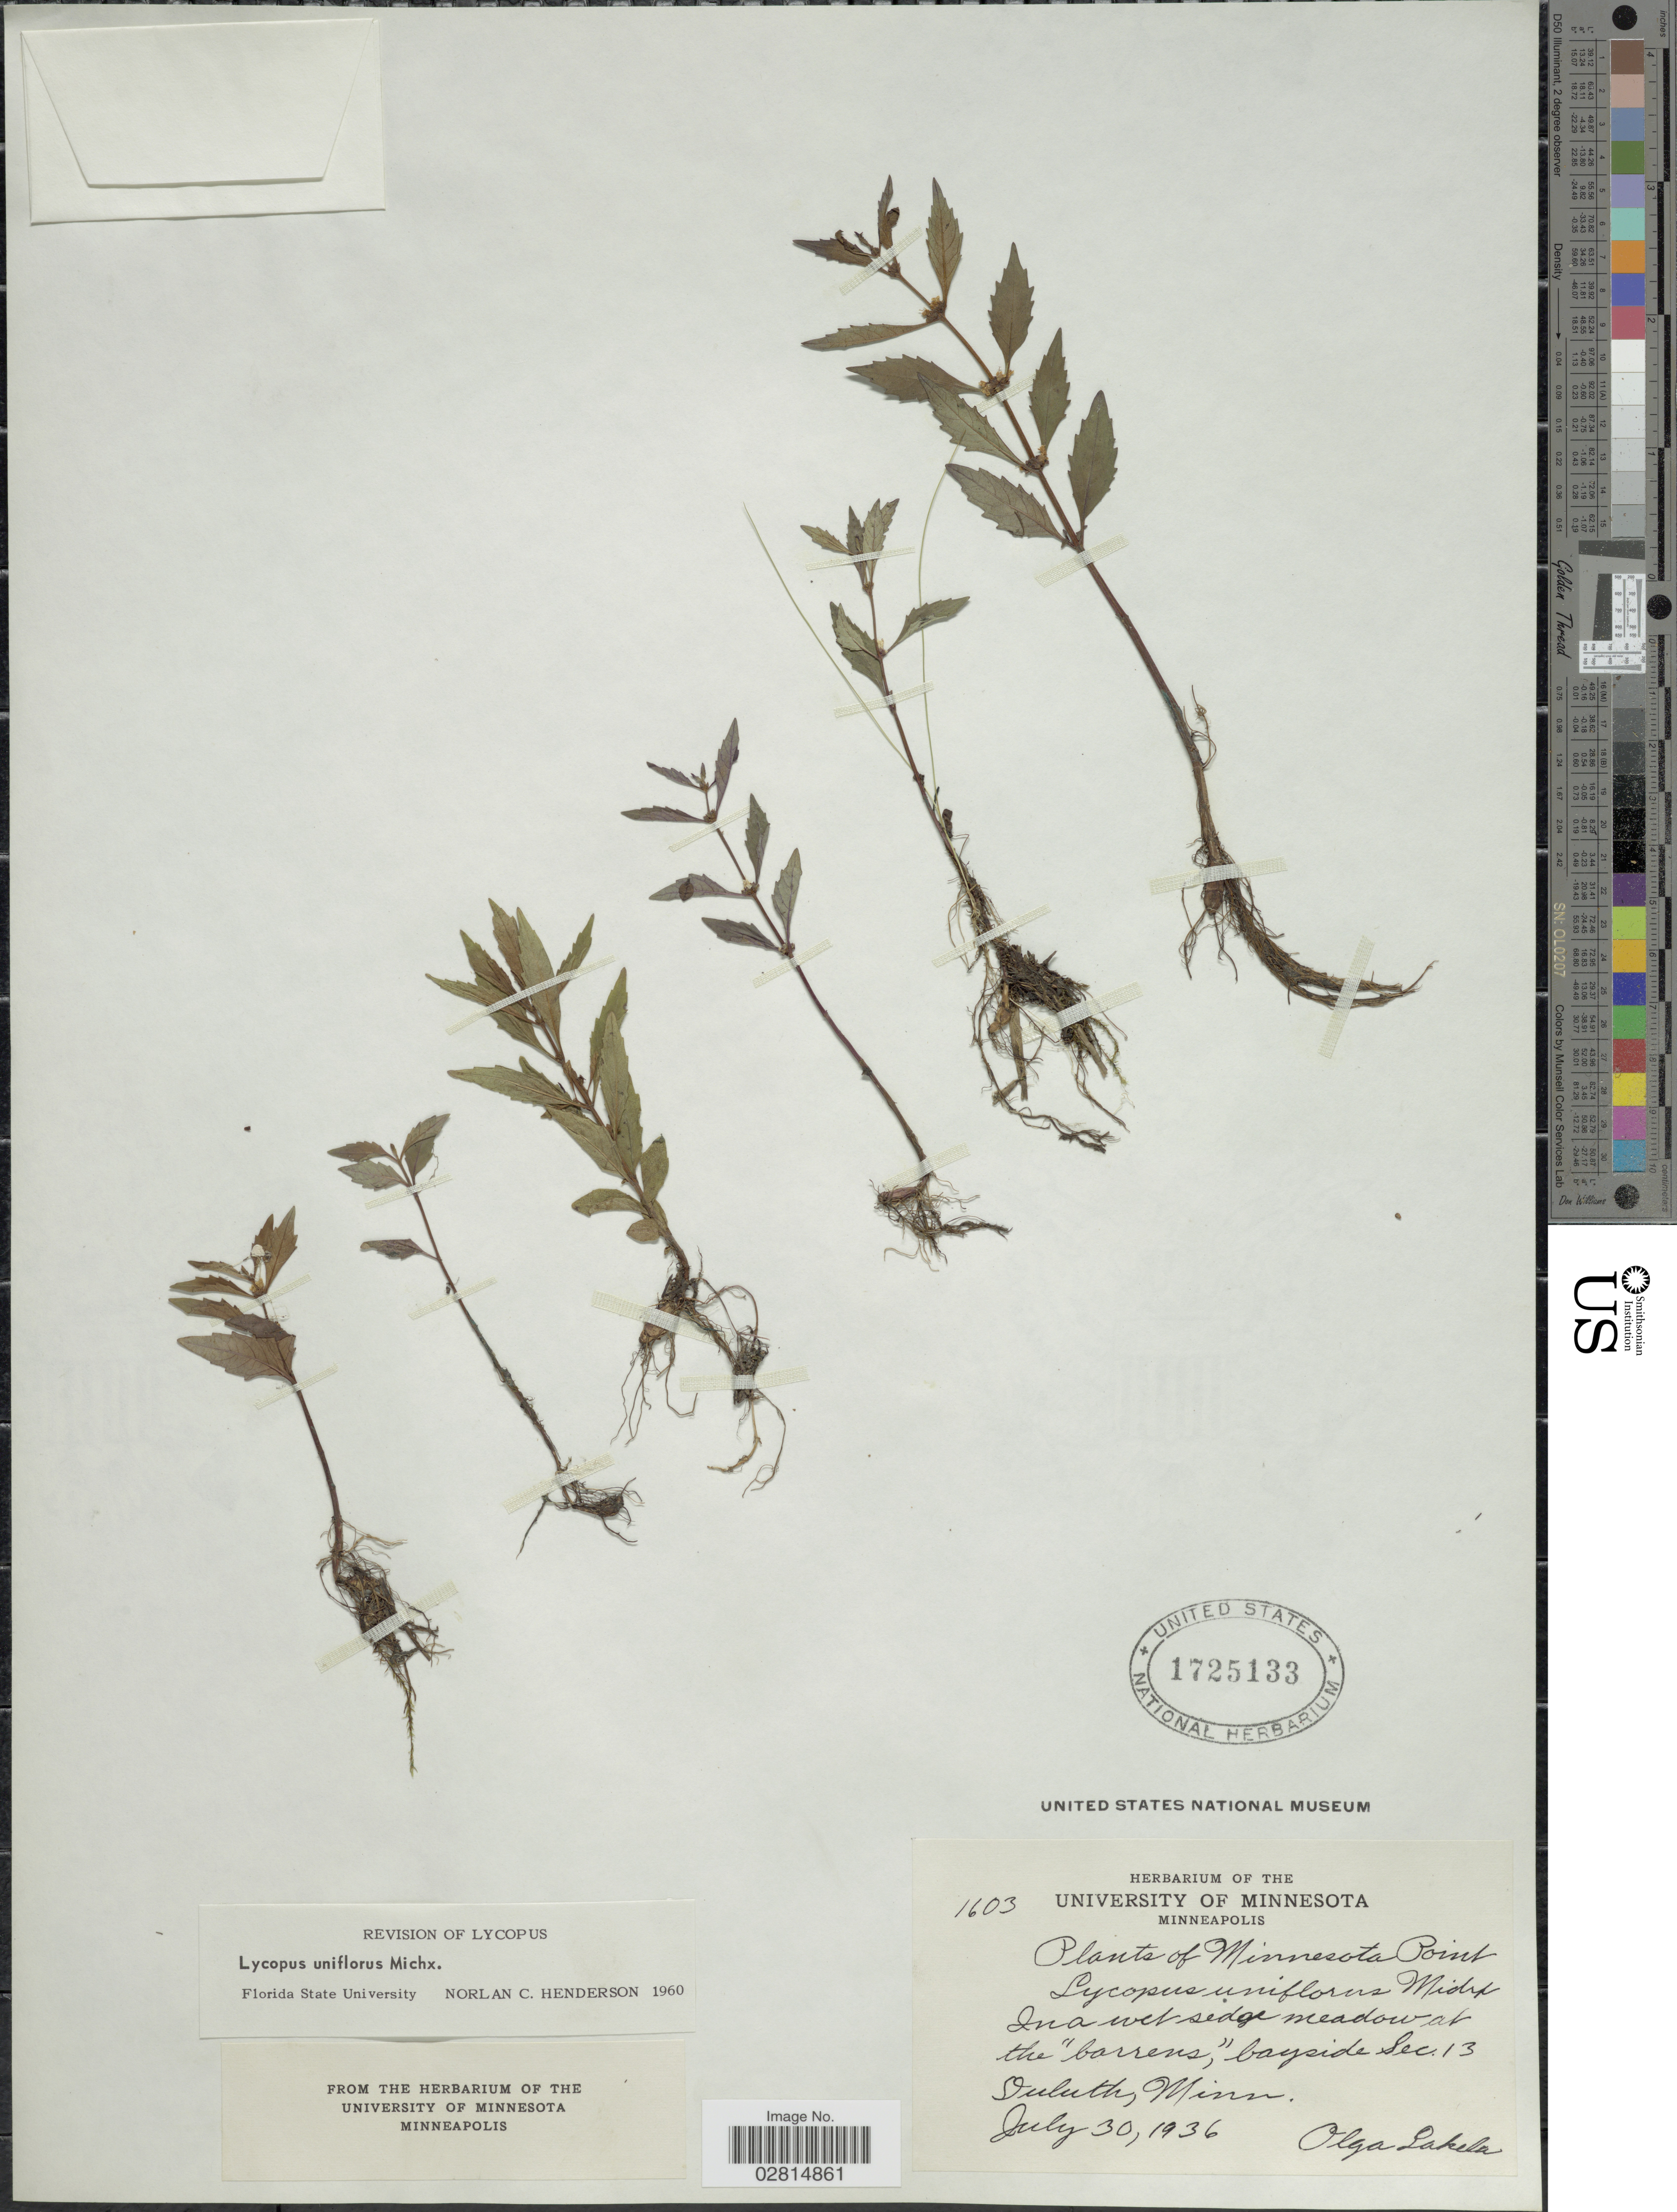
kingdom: Plantae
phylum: Tracheophyta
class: Magnoliopsida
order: Lamiales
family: Lamiaceae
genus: Lycopus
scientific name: Lycopus uniflorus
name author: Michx.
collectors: O. K. Lakela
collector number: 1603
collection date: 1936-07-30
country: United States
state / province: Minnesota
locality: Minnesota Point. Bayside Sec.13, Duluth, Minn.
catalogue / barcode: US 1725133